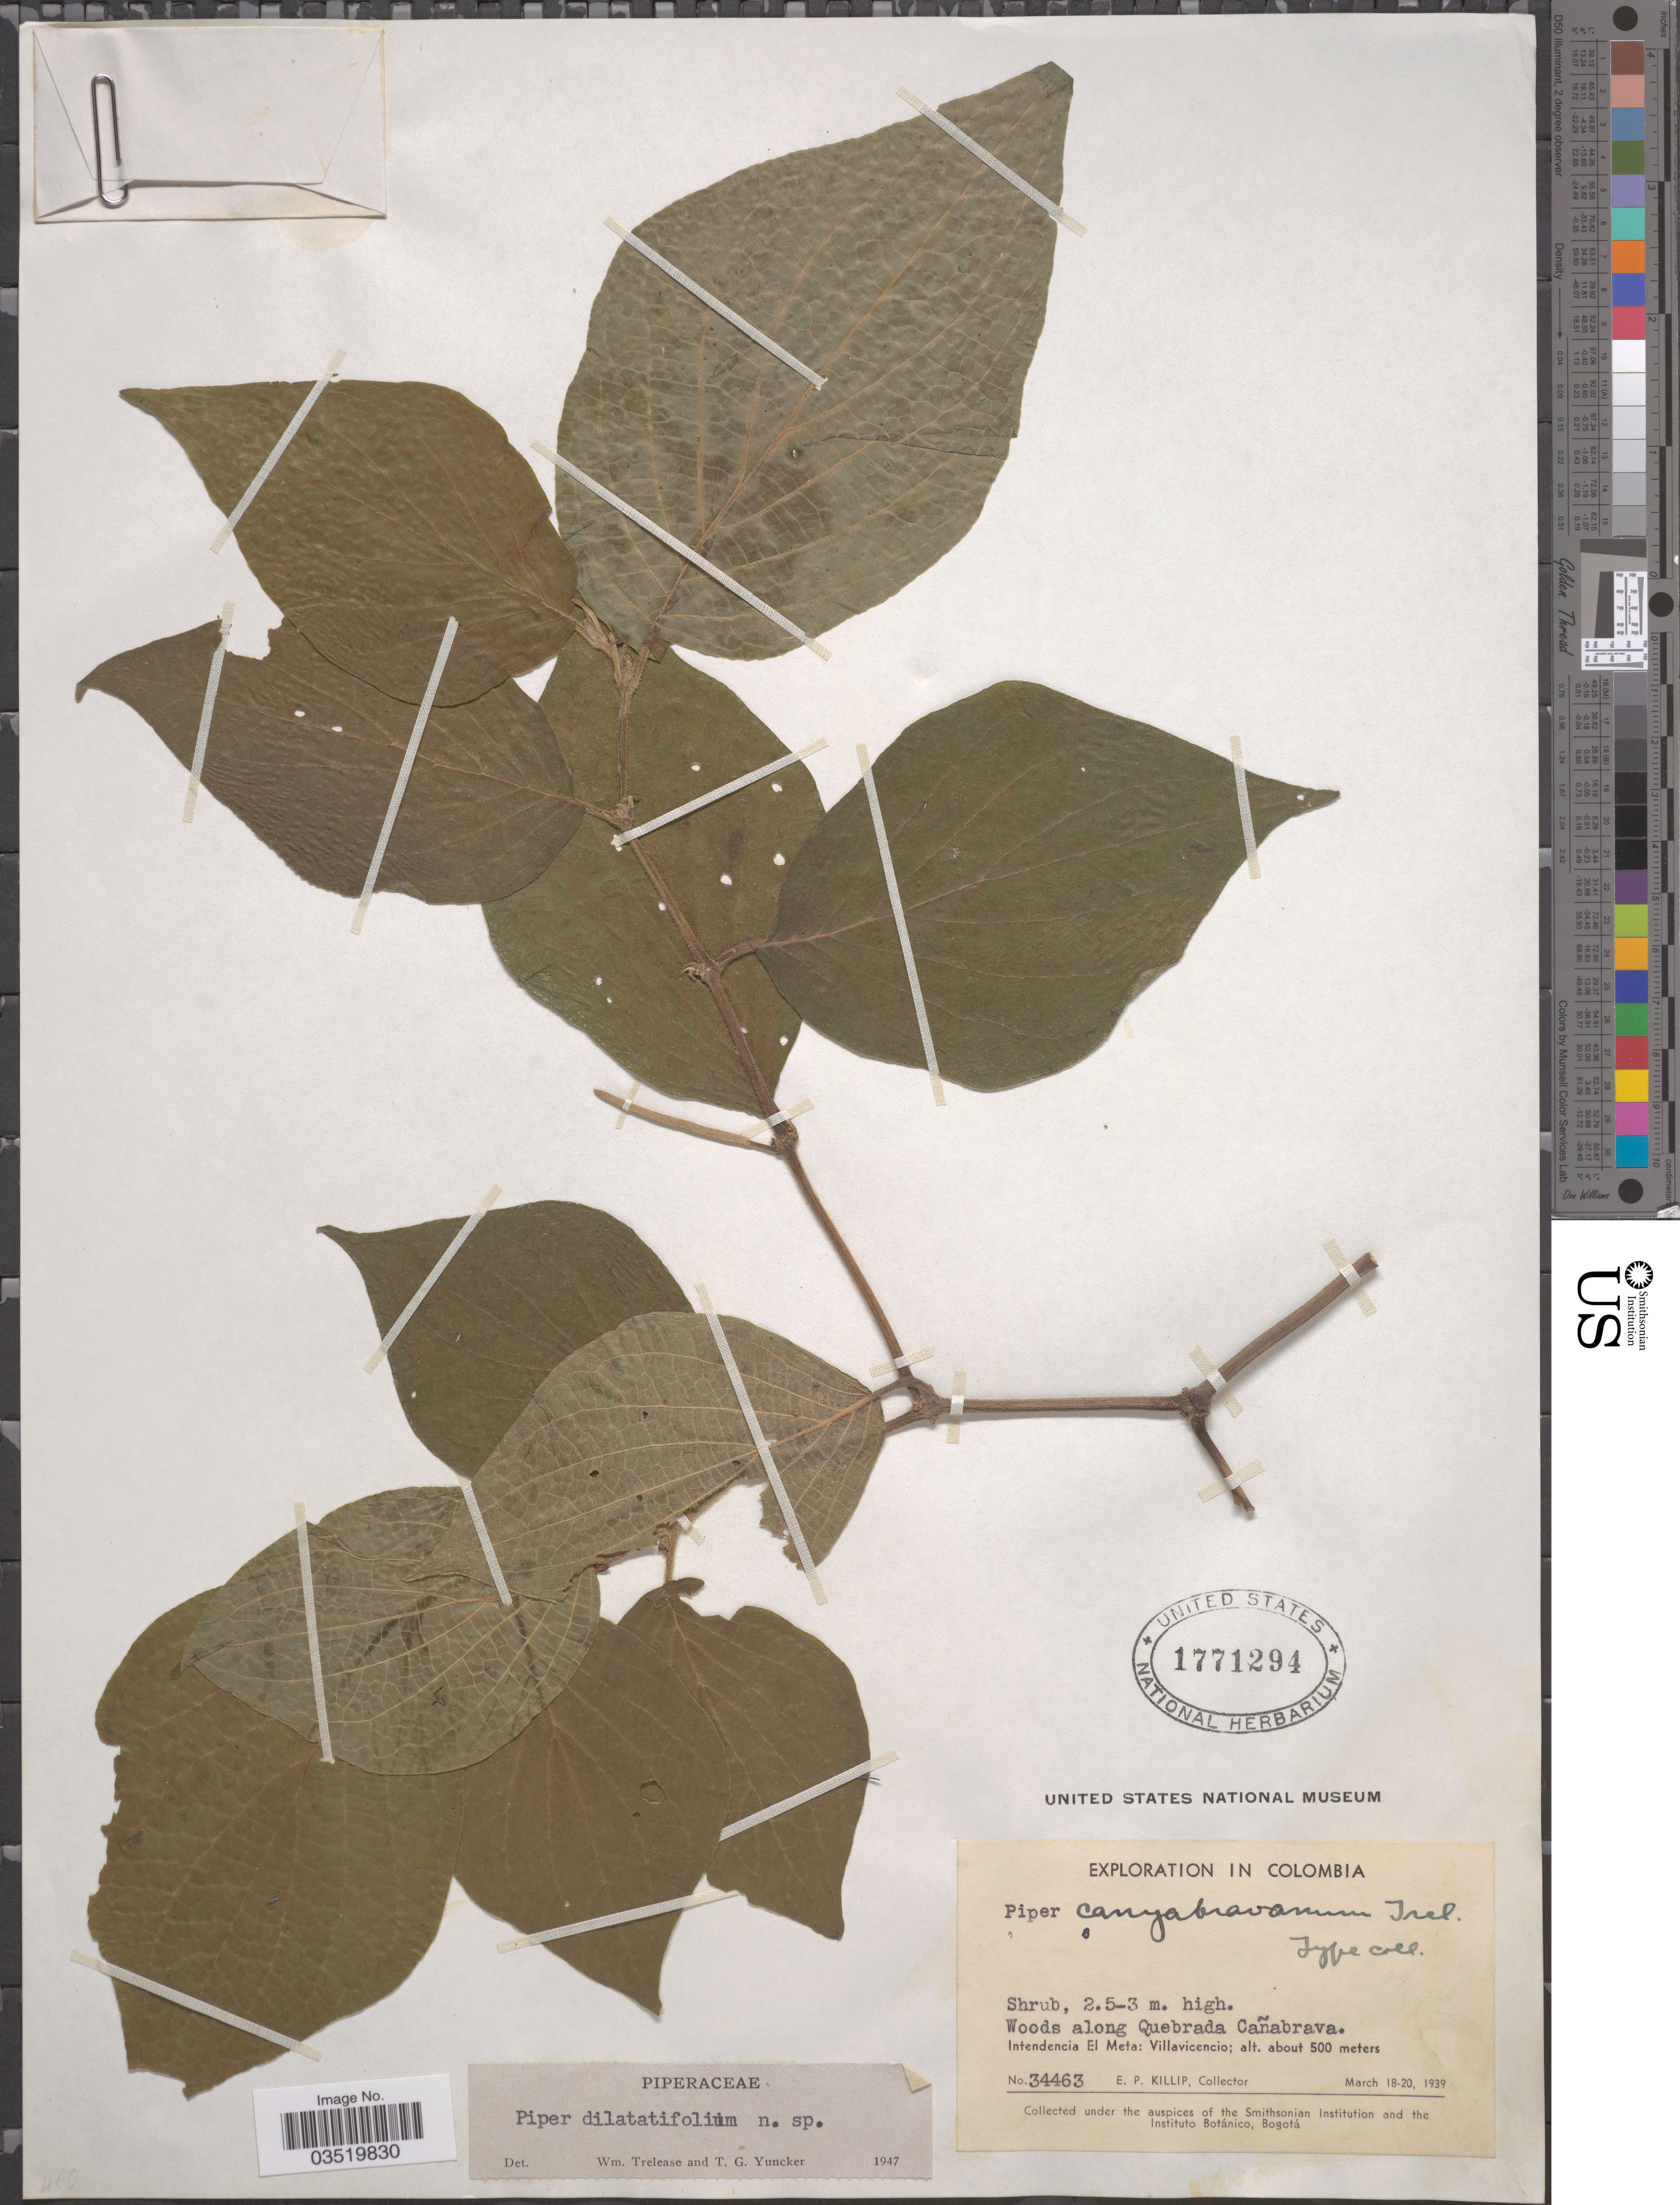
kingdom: Plantae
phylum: Tracheophyta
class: Magnoliopsida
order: Piperales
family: Piperaceae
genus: Piper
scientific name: Piper dilatatum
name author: Rich.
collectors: E. P. Killip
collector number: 34463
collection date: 1939-03-18/1939-03-20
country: Colombia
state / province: Meta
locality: Woods along Quebrada Cañabrava. Intendencia El Meta: Villavicencio.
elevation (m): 500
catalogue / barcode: US 1771294